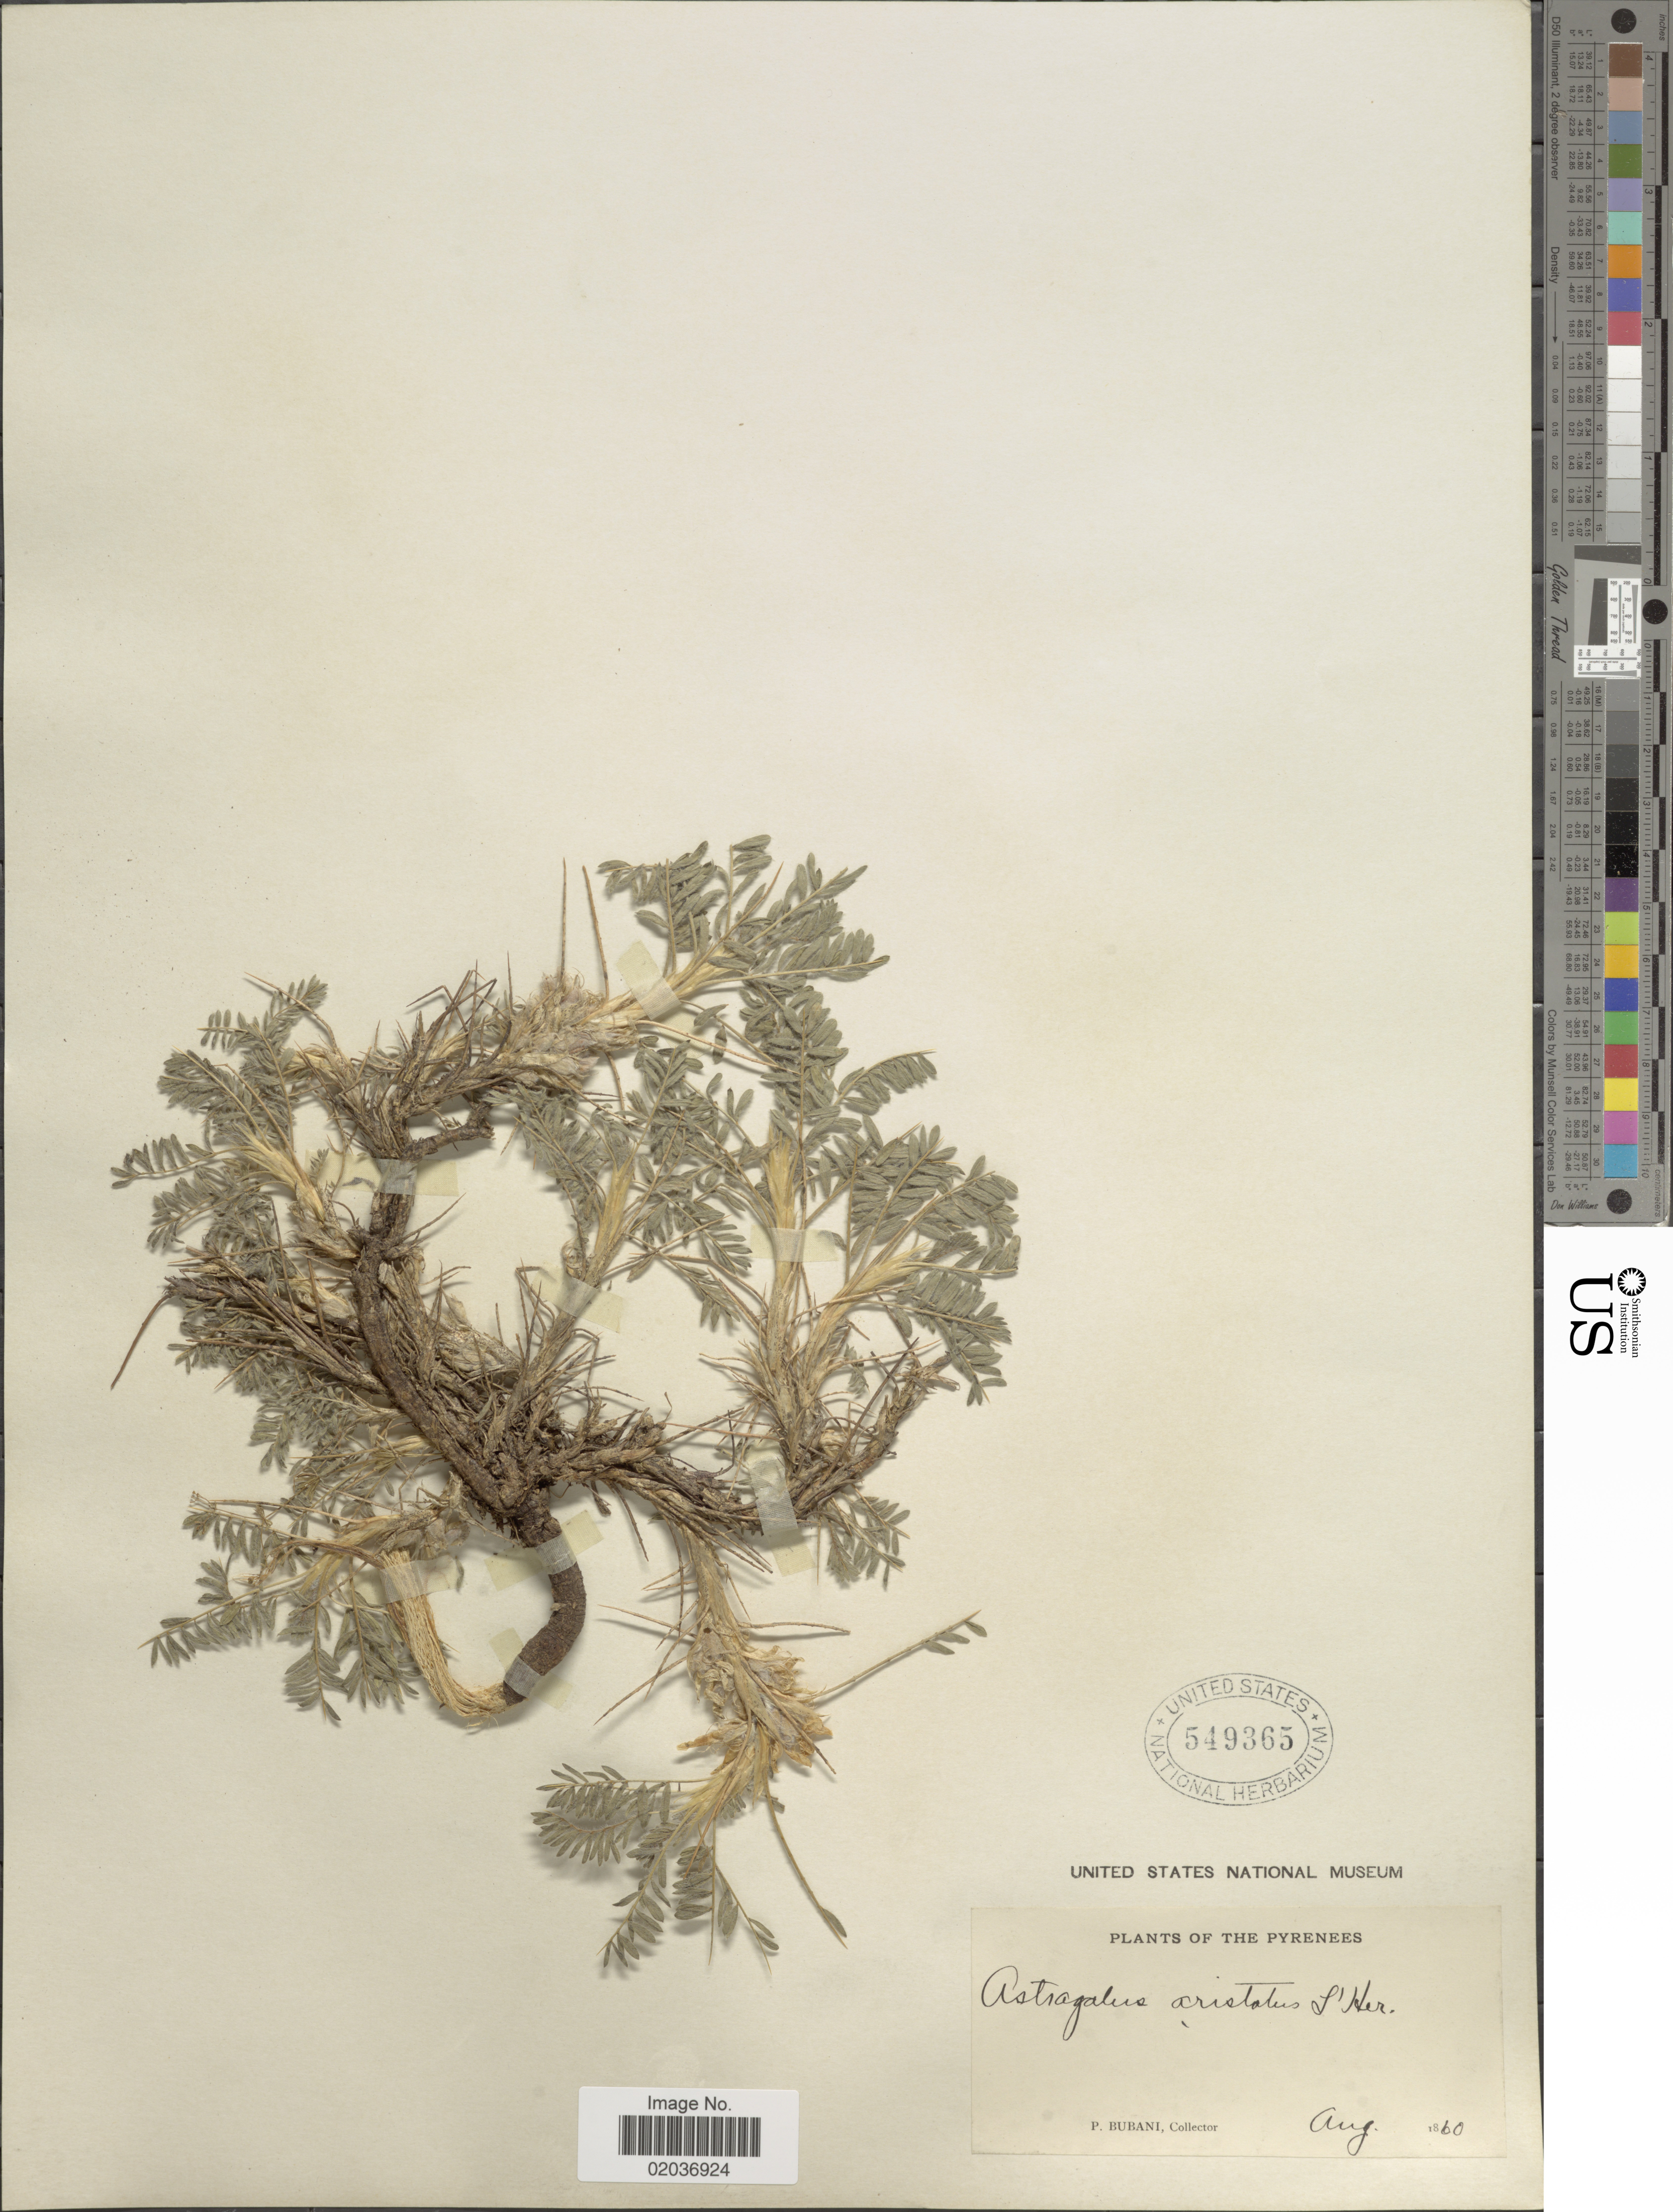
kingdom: Plantae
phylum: Tracheophyta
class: Magnoliopsida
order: Fabales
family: Fabaceae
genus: Astragalus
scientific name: Astragalus aristatus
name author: L'Hér.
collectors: P. Bubani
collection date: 1860-08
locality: Pyrenees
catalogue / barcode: US 549365